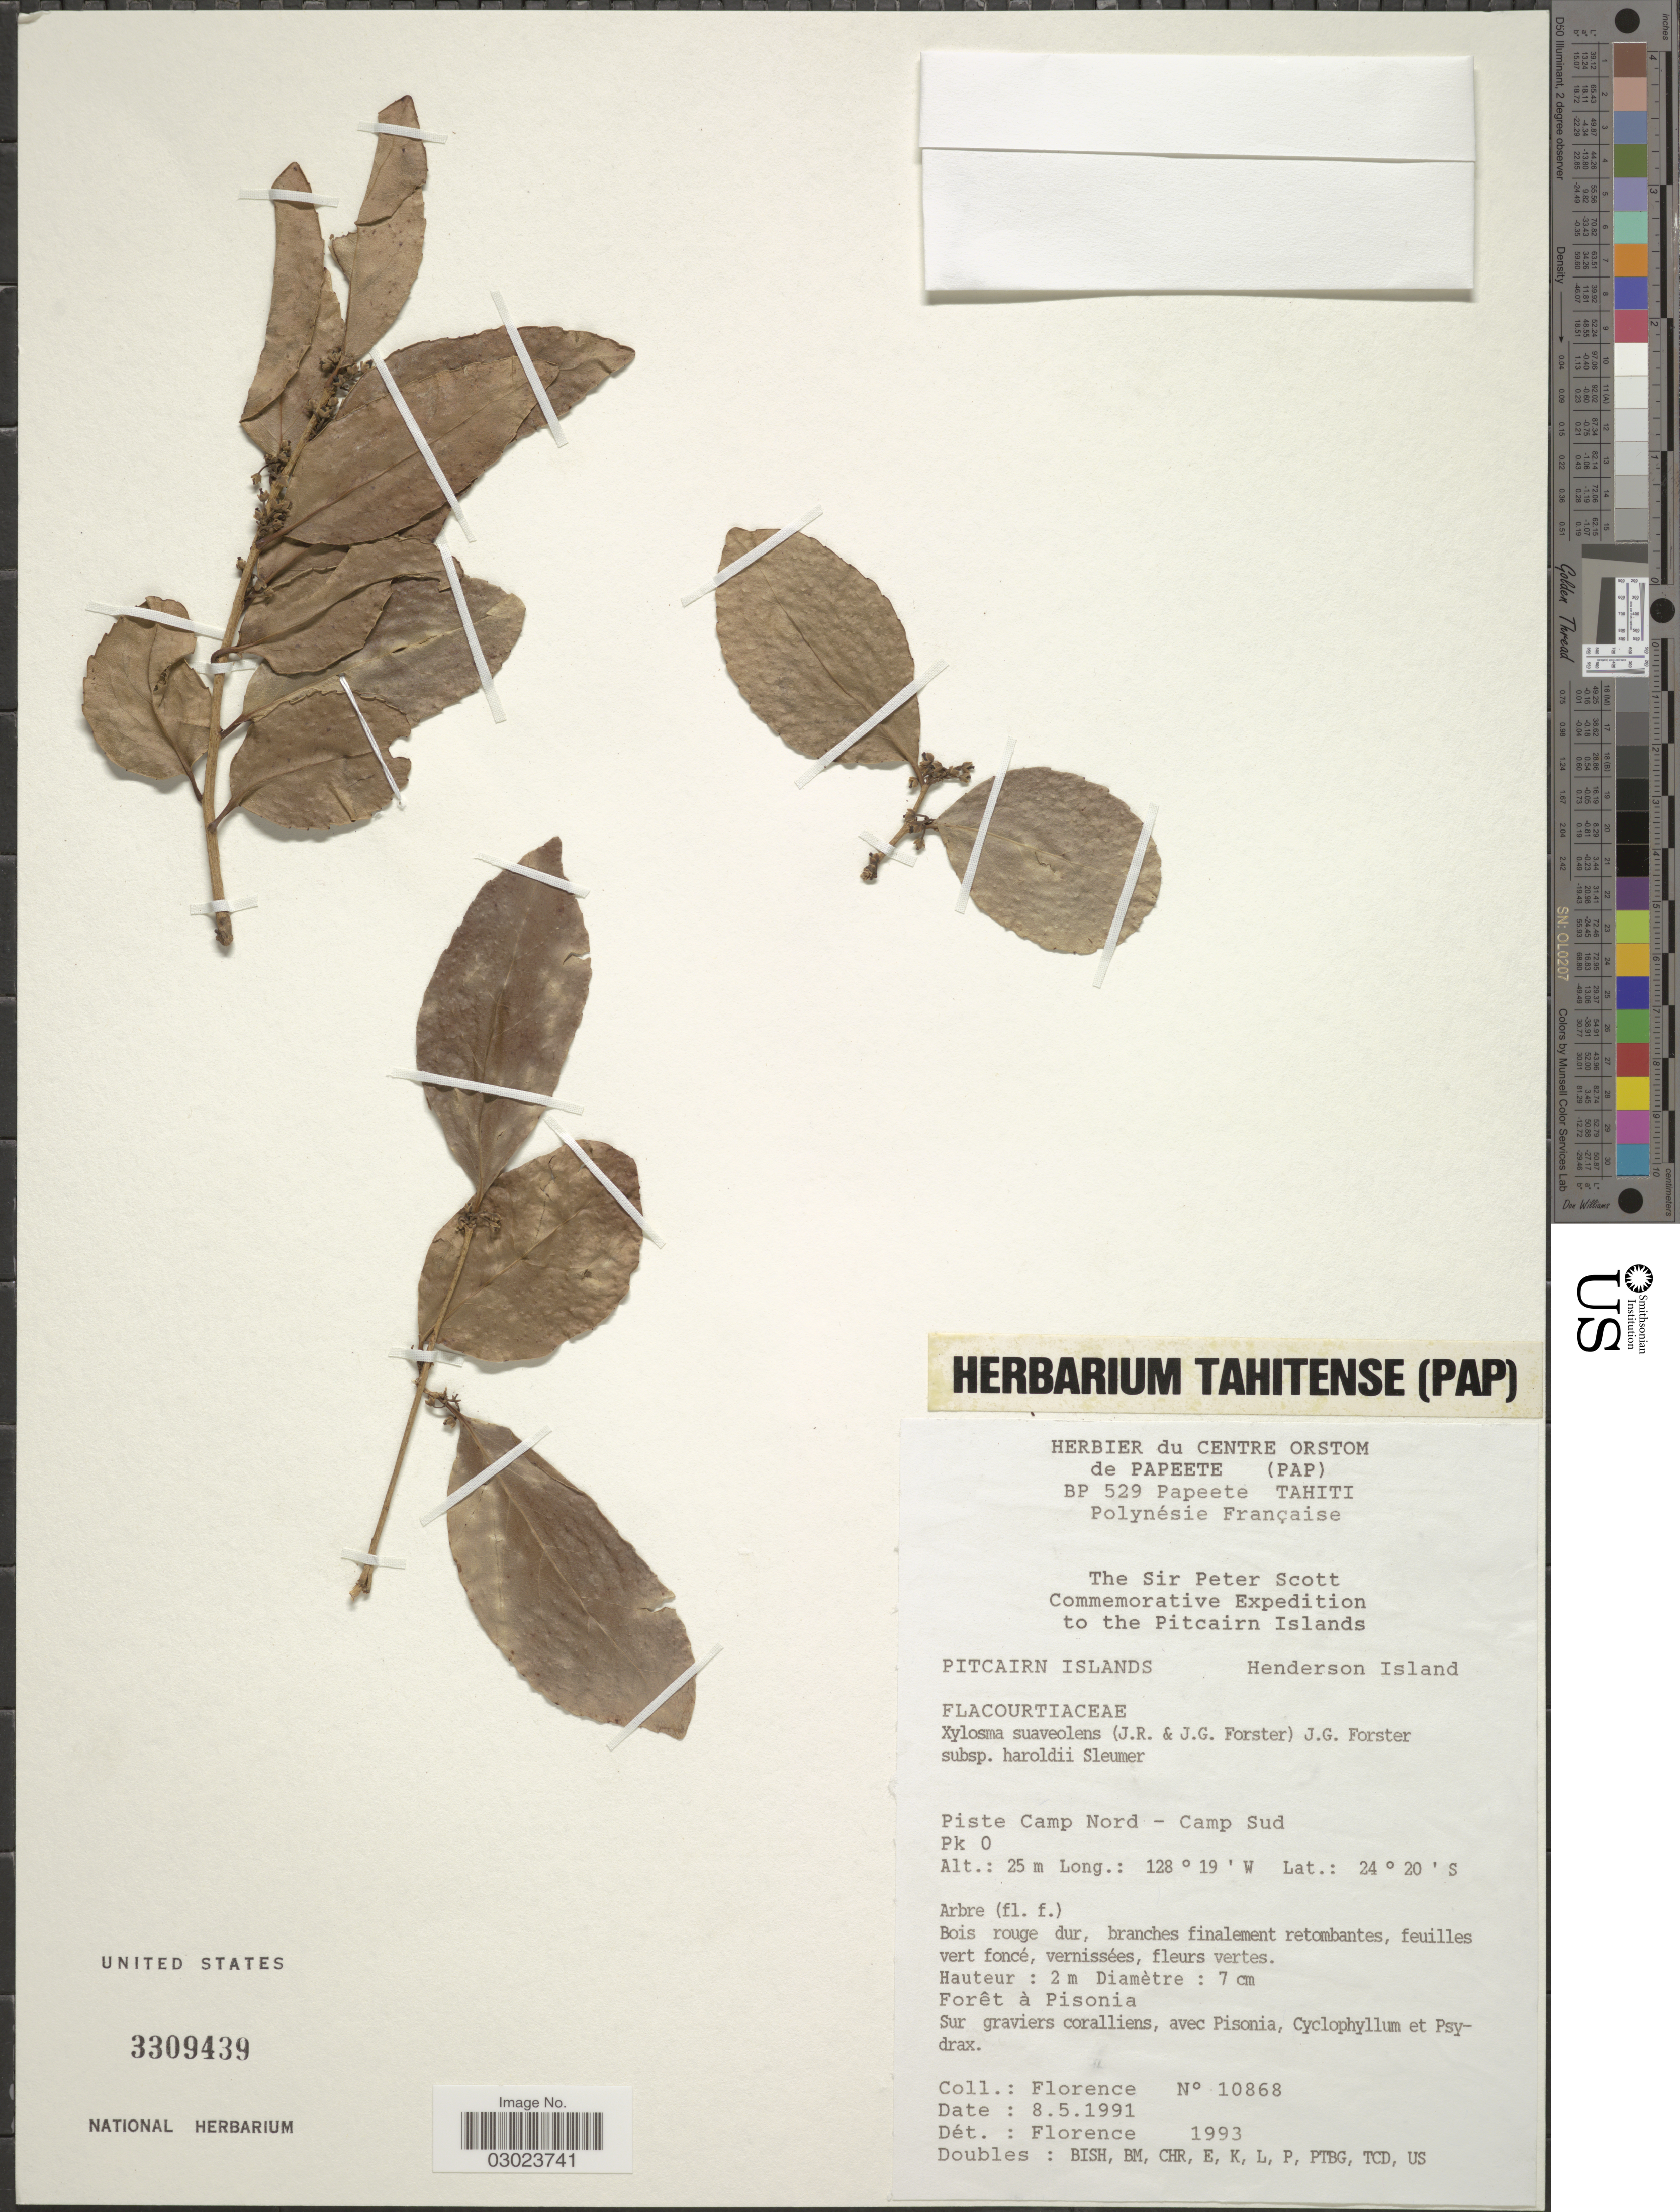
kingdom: Plantae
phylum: Tracheophyta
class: Magnoliopsida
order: Malpighiales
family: Salicaceae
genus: Xylosma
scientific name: Xylosma suaveolens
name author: G. Forst.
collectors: -. Florence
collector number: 10868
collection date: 1991-05-08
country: Pitcairn Islands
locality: Pitcairn Islands. Henderson Island. Piste Camp Nord- Camp Sud Pk 0.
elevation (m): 25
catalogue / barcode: US 3309439